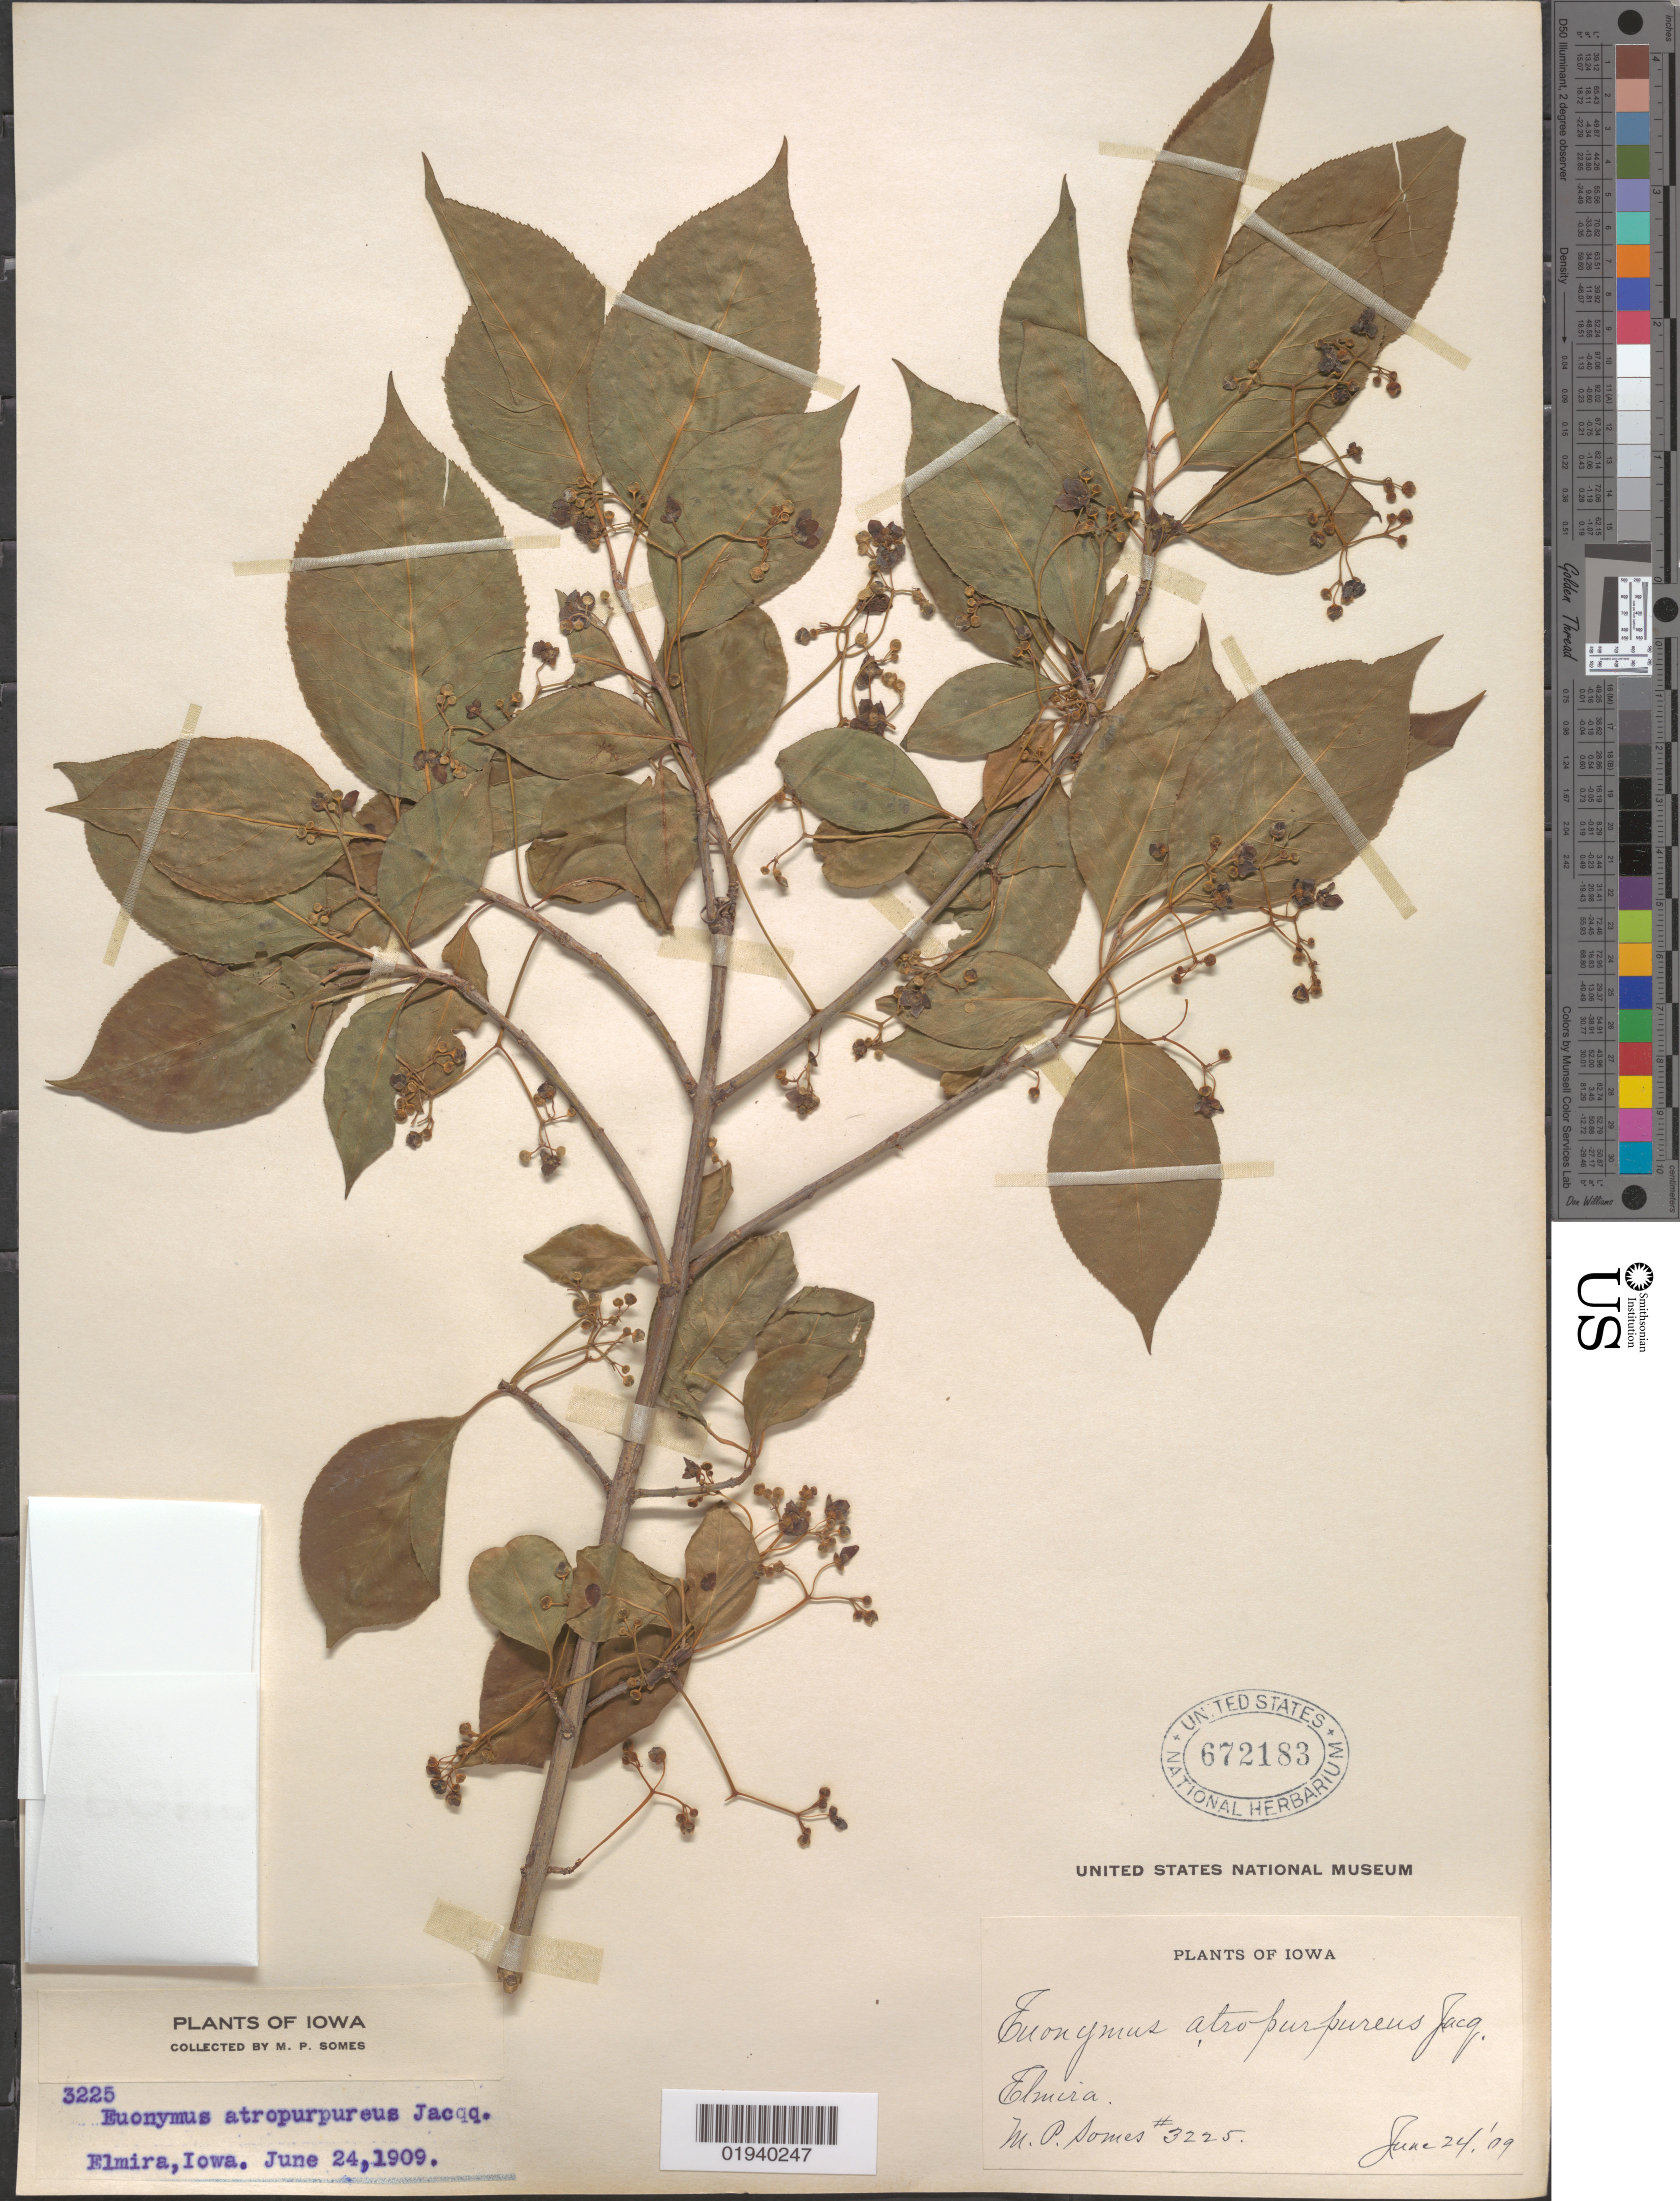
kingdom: Plantae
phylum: Tracheophyta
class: Magnoliopsida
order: Celastrales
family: Celastraceae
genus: Euonymus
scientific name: Euonymus atropurpureus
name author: Jacq.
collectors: M. Somes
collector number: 3225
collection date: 1909-06-24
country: United States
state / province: Iowa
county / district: Johnson County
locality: Elmira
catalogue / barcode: US 672183